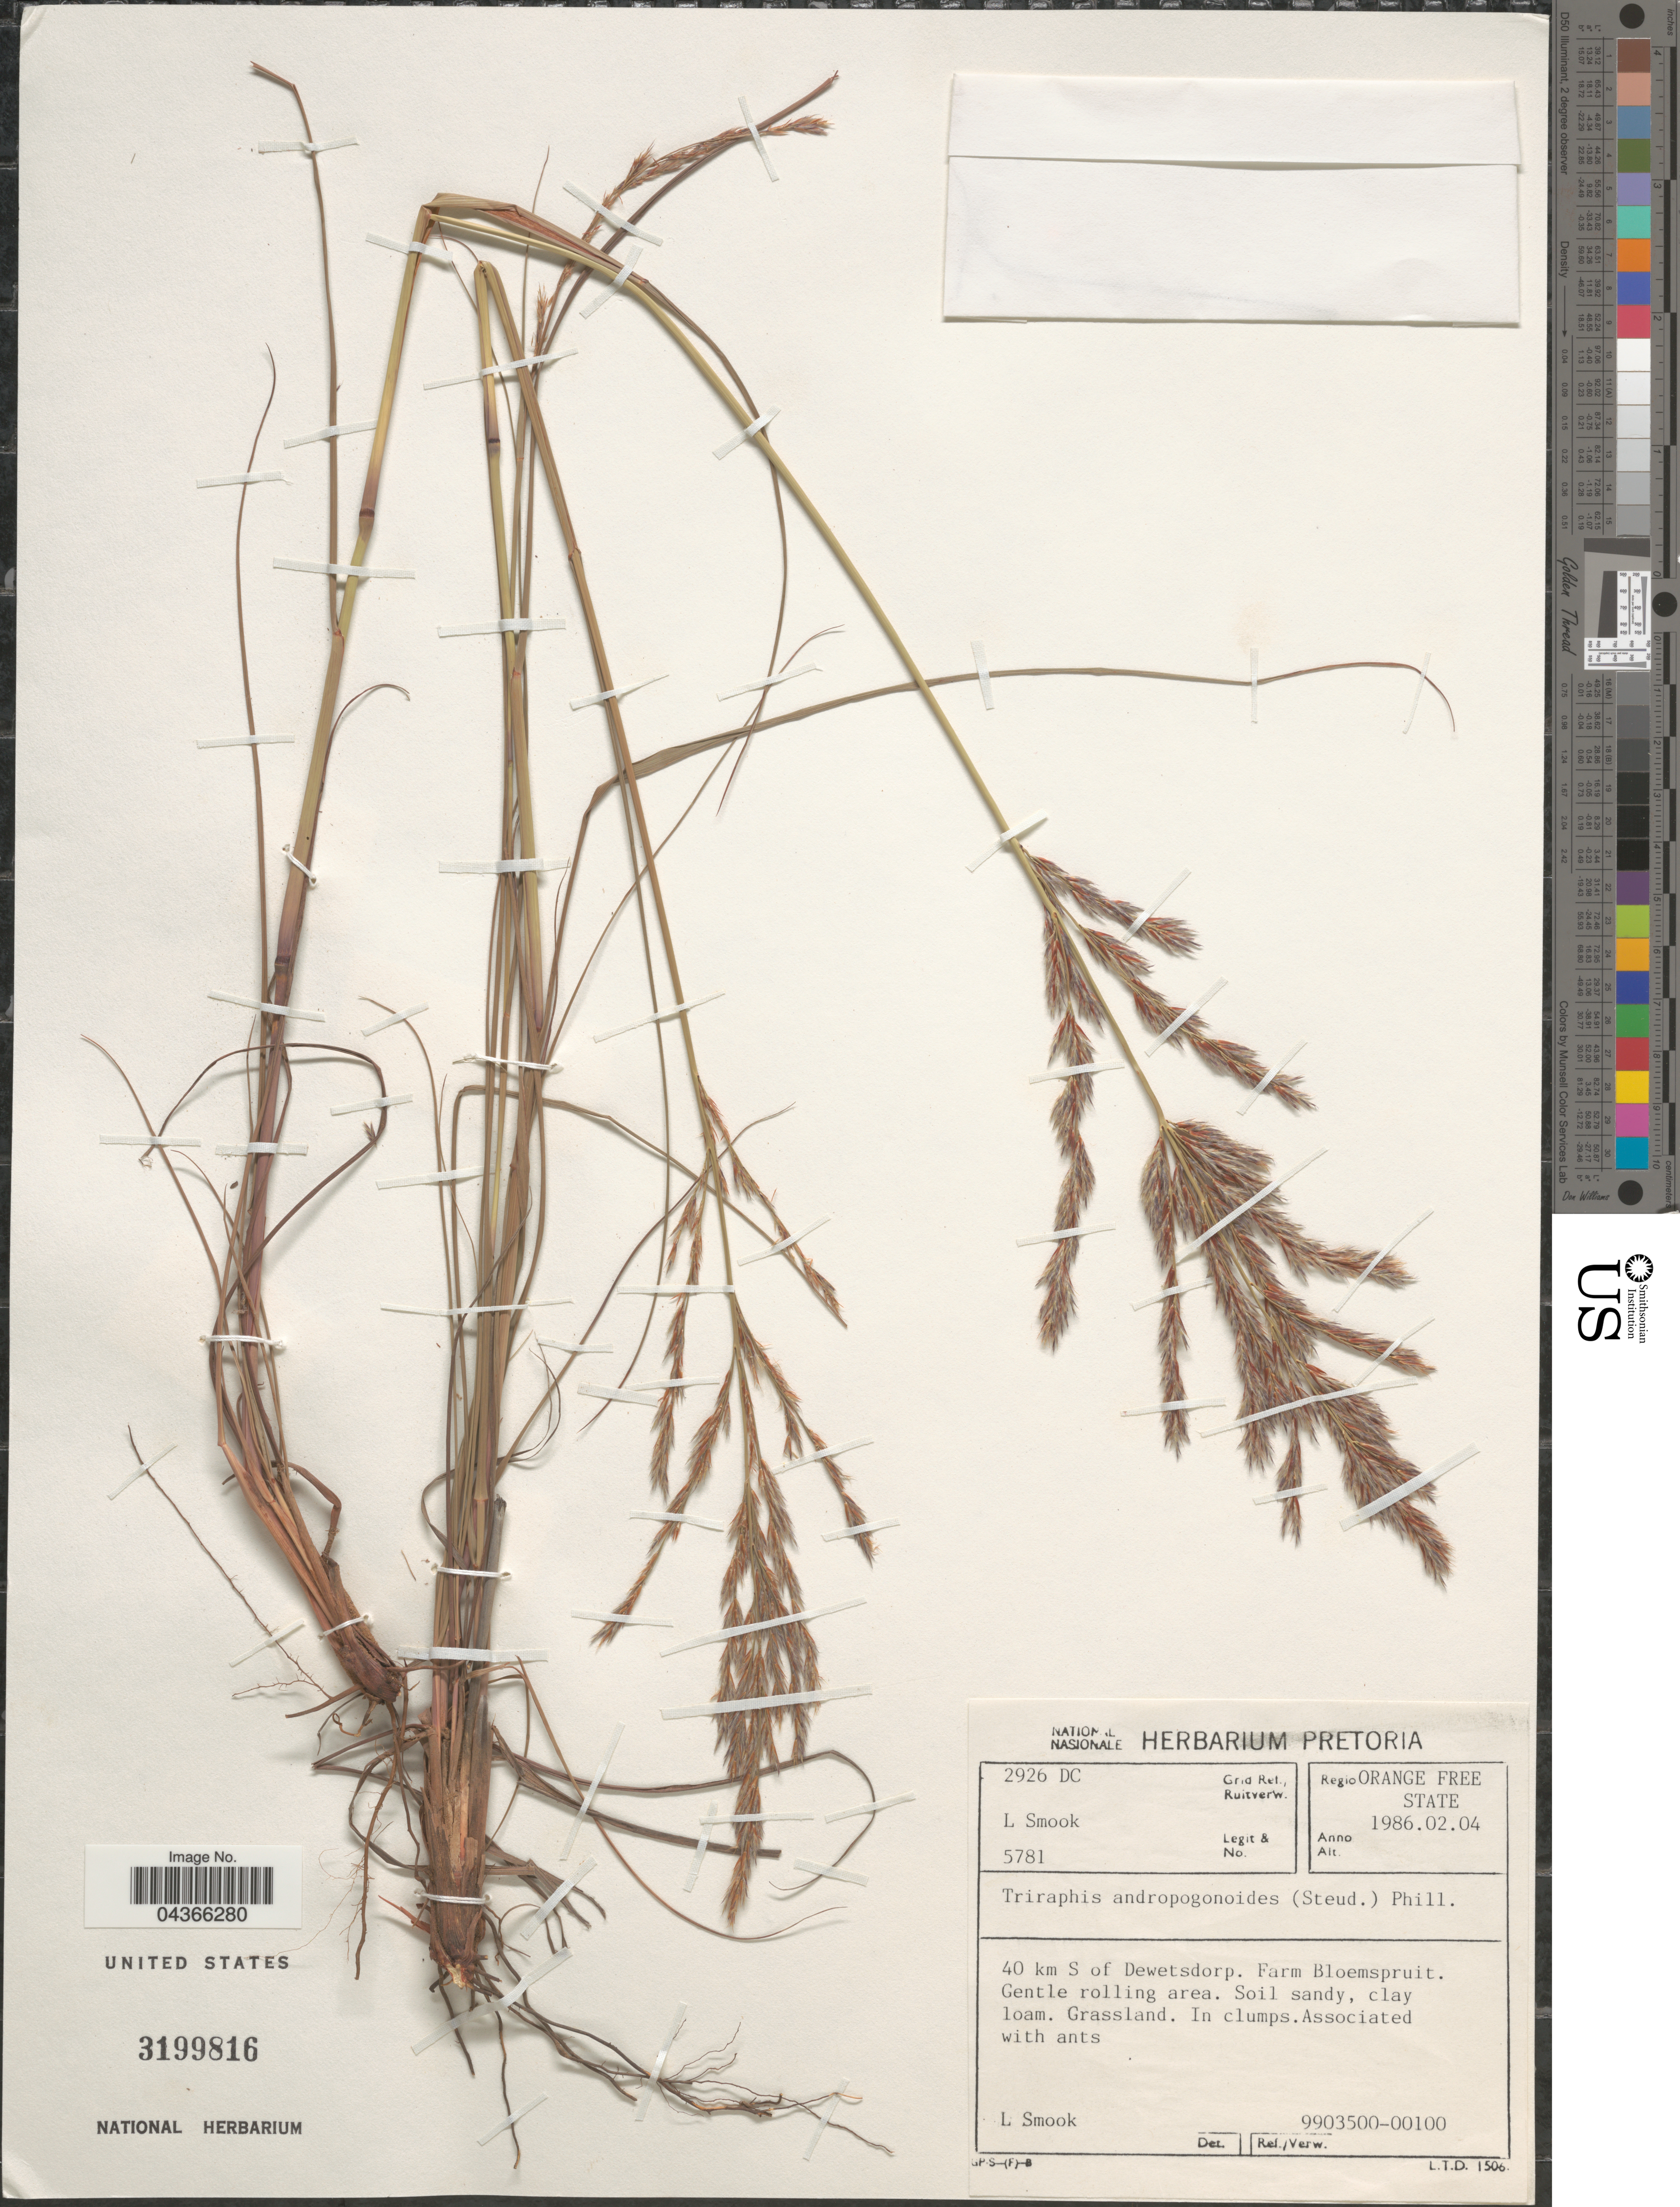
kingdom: Plantae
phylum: Tracheophyta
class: Liliopsida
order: Poales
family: Poaceae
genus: Triraphis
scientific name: Triraphis andropogonoides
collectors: L. Smook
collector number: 5781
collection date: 1986-02-04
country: South Africa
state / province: Free State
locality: Grif Ref./ Ruitverw. 2926 DC. RegioOrange Free State. 40 km S of Dewetsdorp. Farm Bloemspruit.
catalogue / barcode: US 3199816